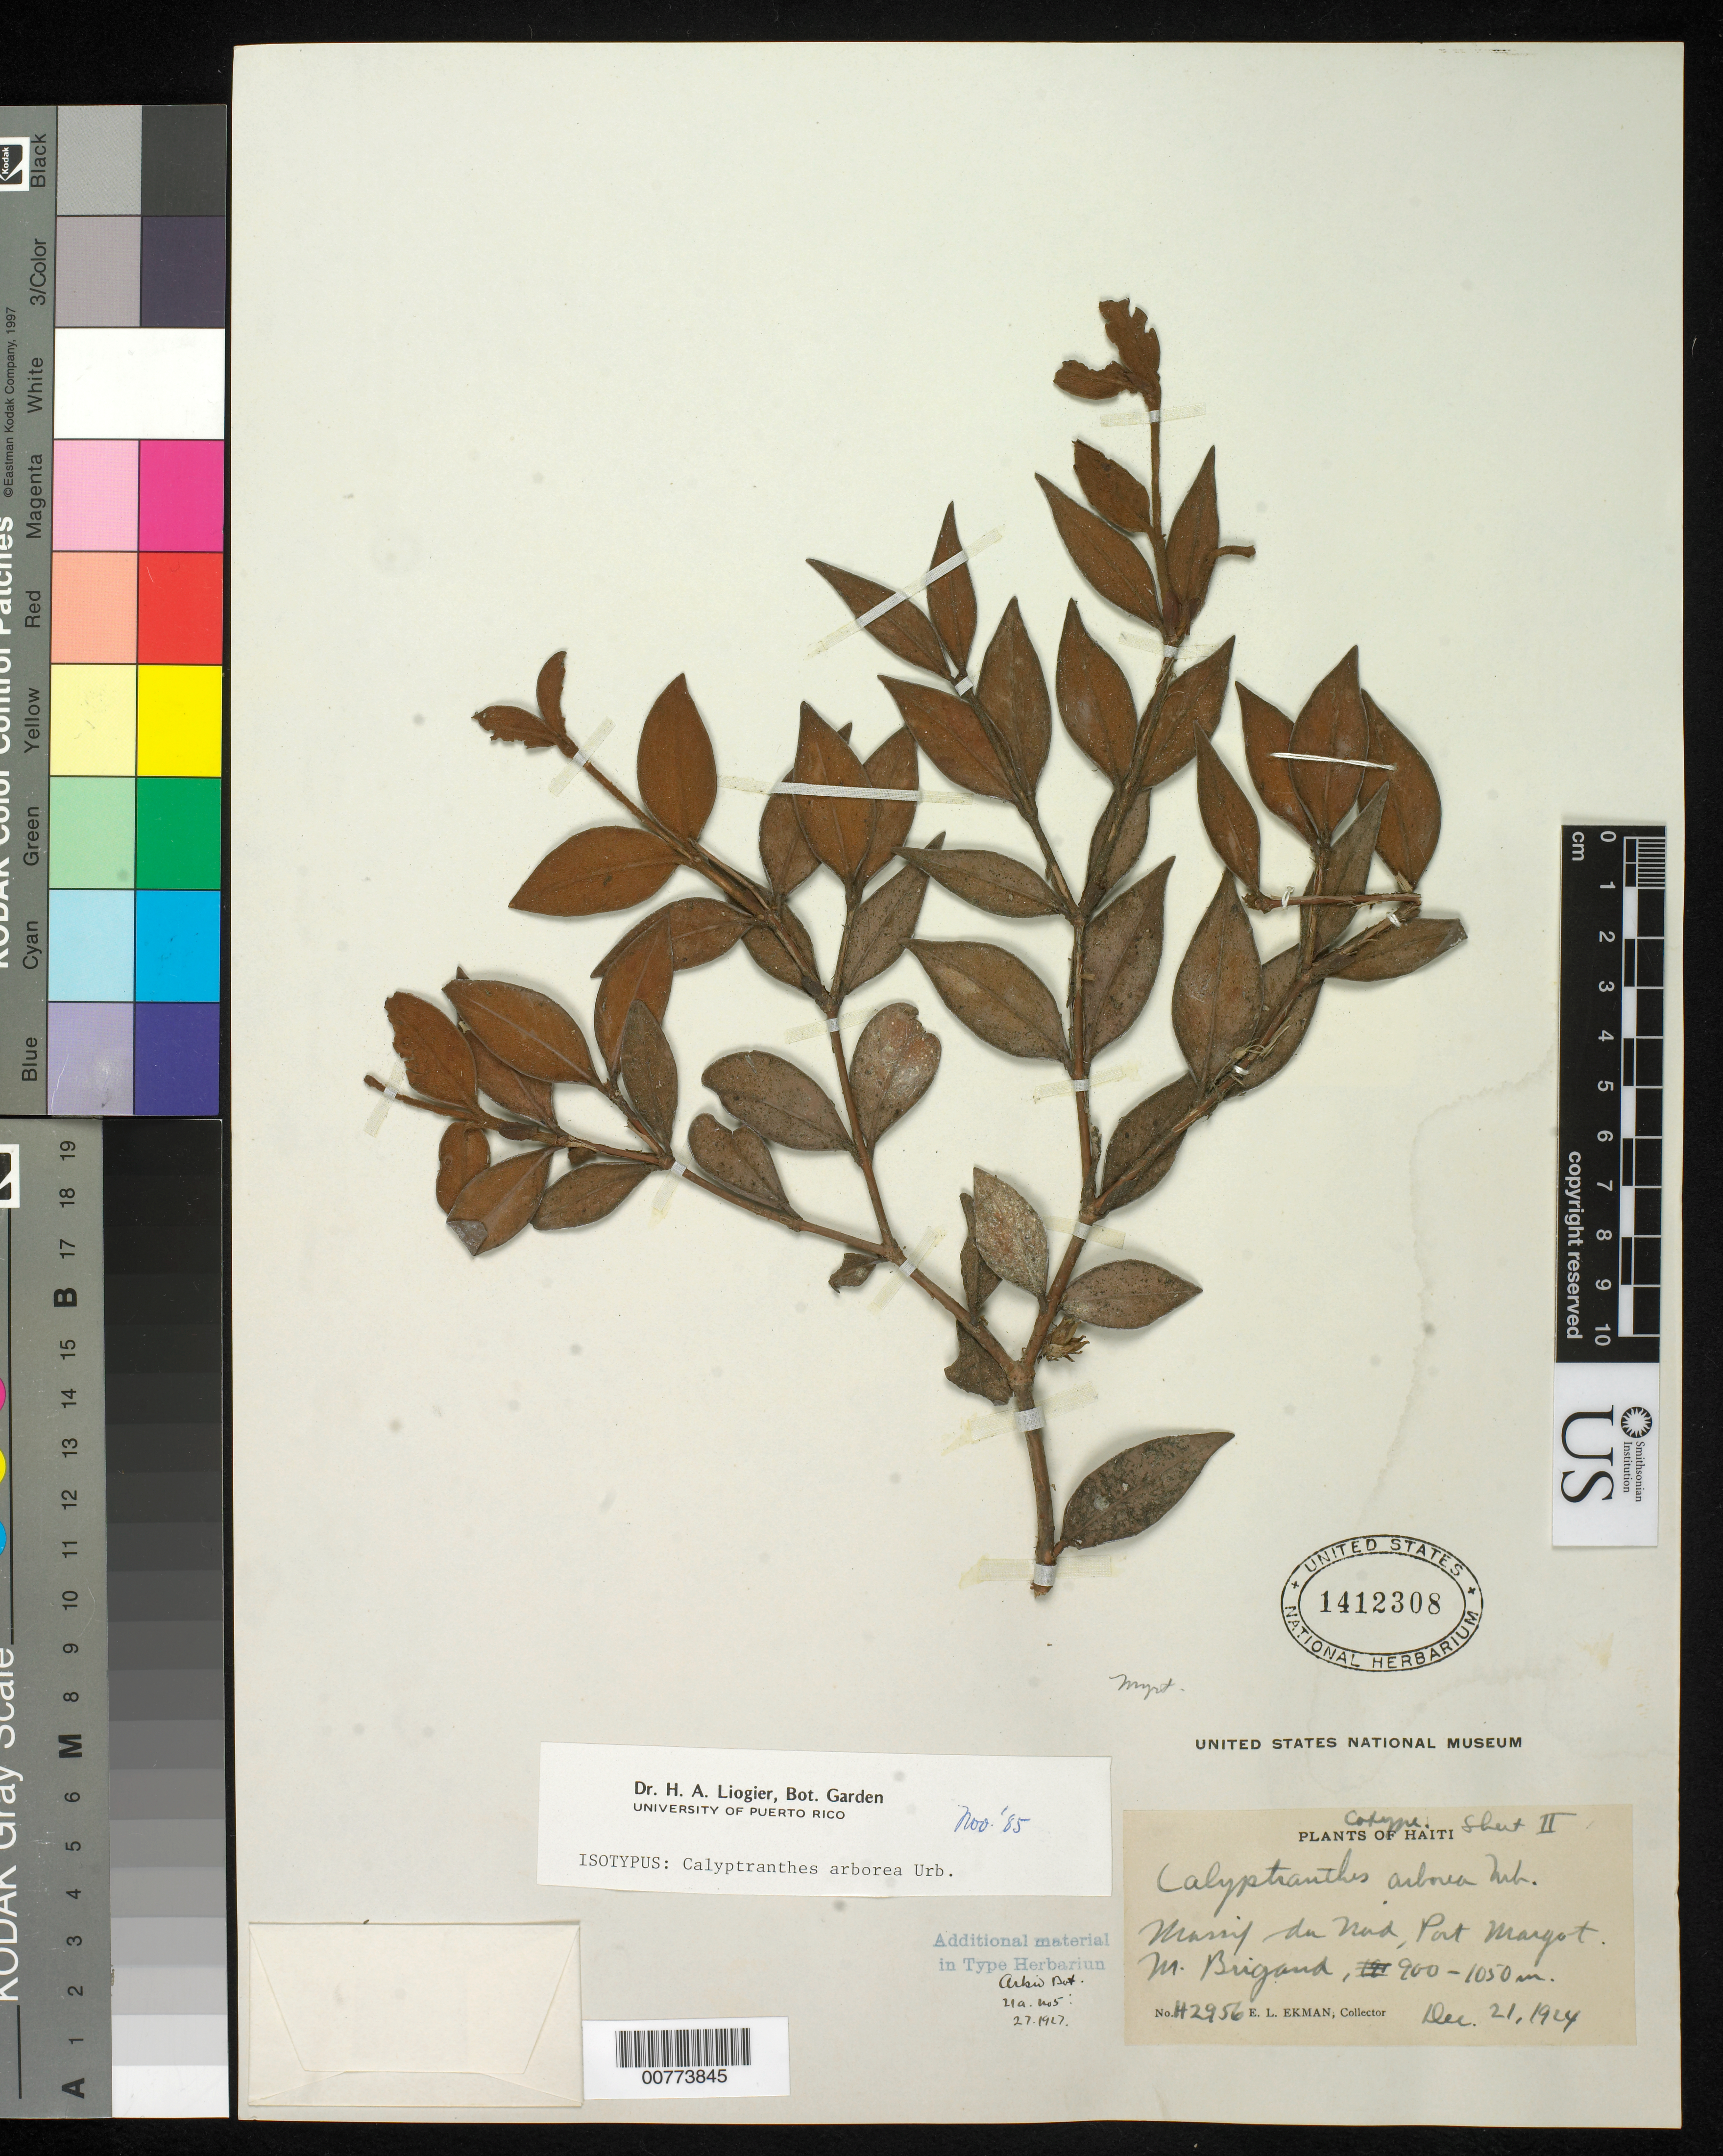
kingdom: Plantae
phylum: Tracheophyta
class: Magnoliopsida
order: Myrtales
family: Myrtaceae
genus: Calyptranthes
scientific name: Calyptranthes arborea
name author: Urb. & Ekman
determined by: Liogier, Alain H.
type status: Isotype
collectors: E. L. Ekman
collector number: H2956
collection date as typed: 21 Dec 1924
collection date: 1924-12-21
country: Haiti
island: Hispaniola Island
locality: Massif du Nord, Port Margot, M. Brigand.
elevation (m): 900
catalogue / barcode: US 1412308